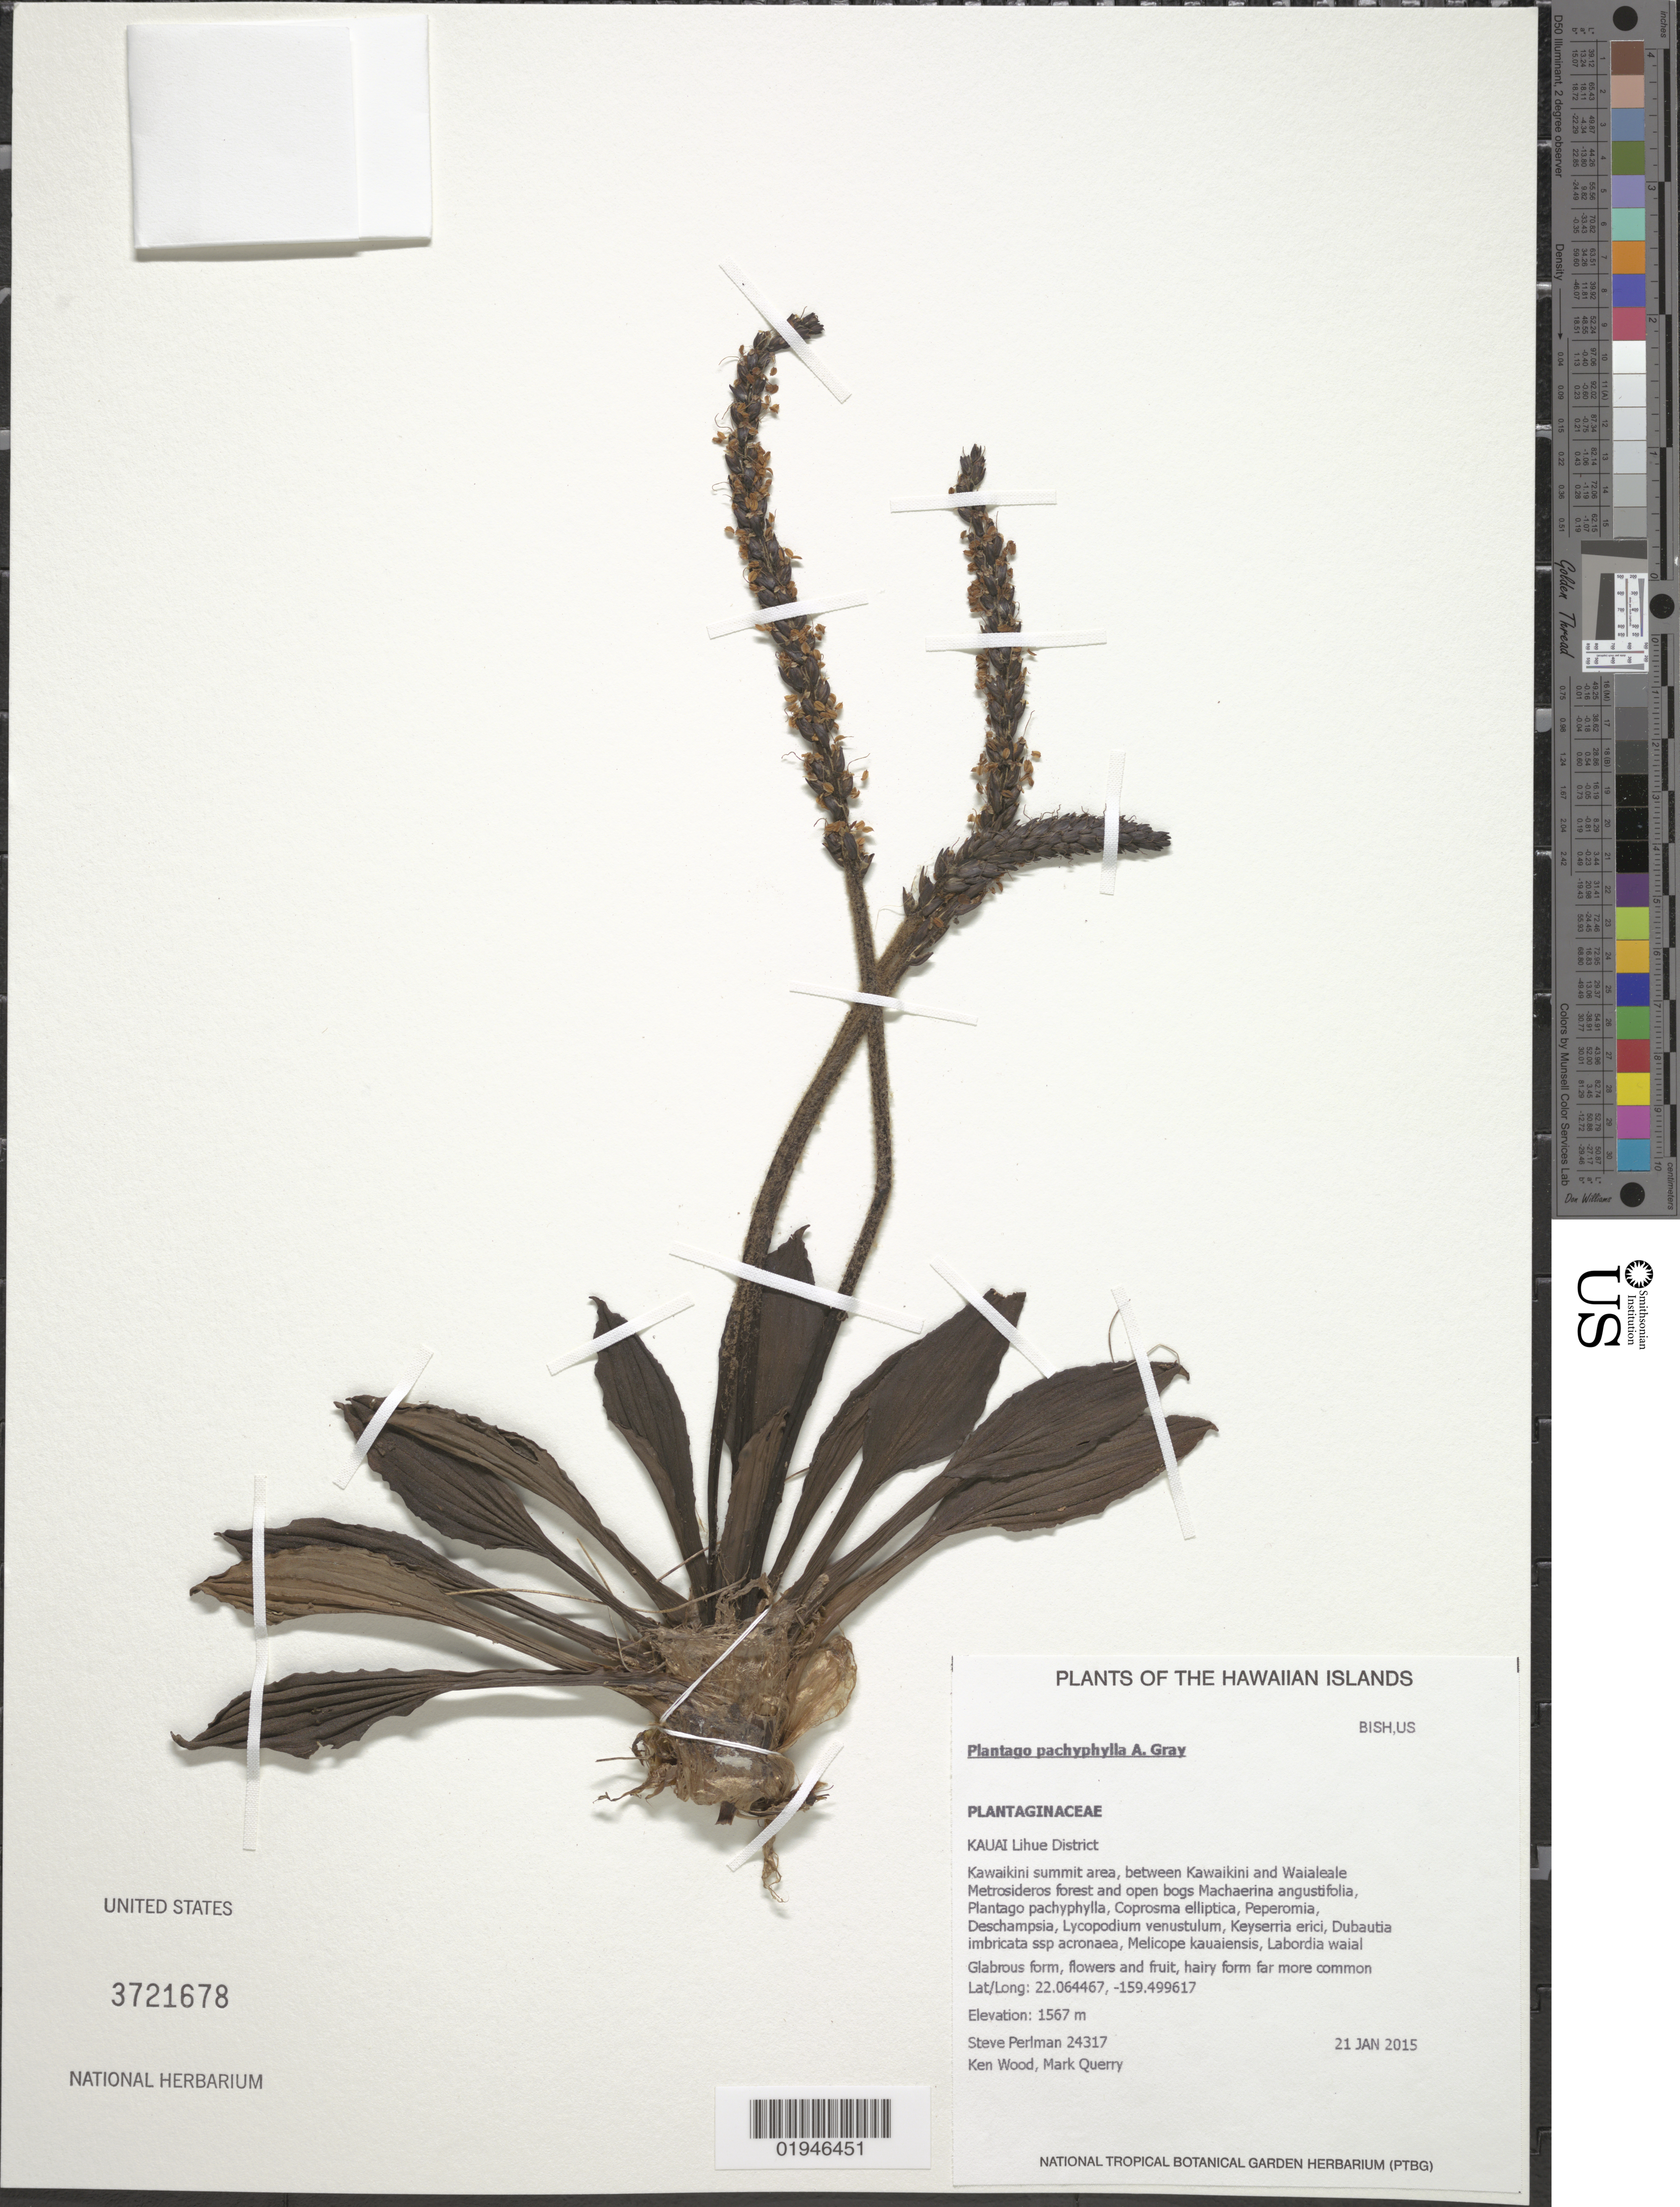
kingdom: Plantae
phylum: Tracheophyta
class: Magnoliopsida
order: Lamiales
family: Plantaginaceae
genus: Plantago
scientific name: Plantago pachyphylla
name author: A. Gray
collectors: S. P. Perlman, K. R. Wood & M. Query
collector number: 24317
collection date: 2015-01-21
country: United States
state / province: Hawaii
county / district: Kauai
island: Kaua'i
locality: Lihue District, Kawaikini summit area, between Kawaikini and Waialeale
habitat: Forest and open bogs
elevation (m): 1567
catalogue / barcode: US 37221678